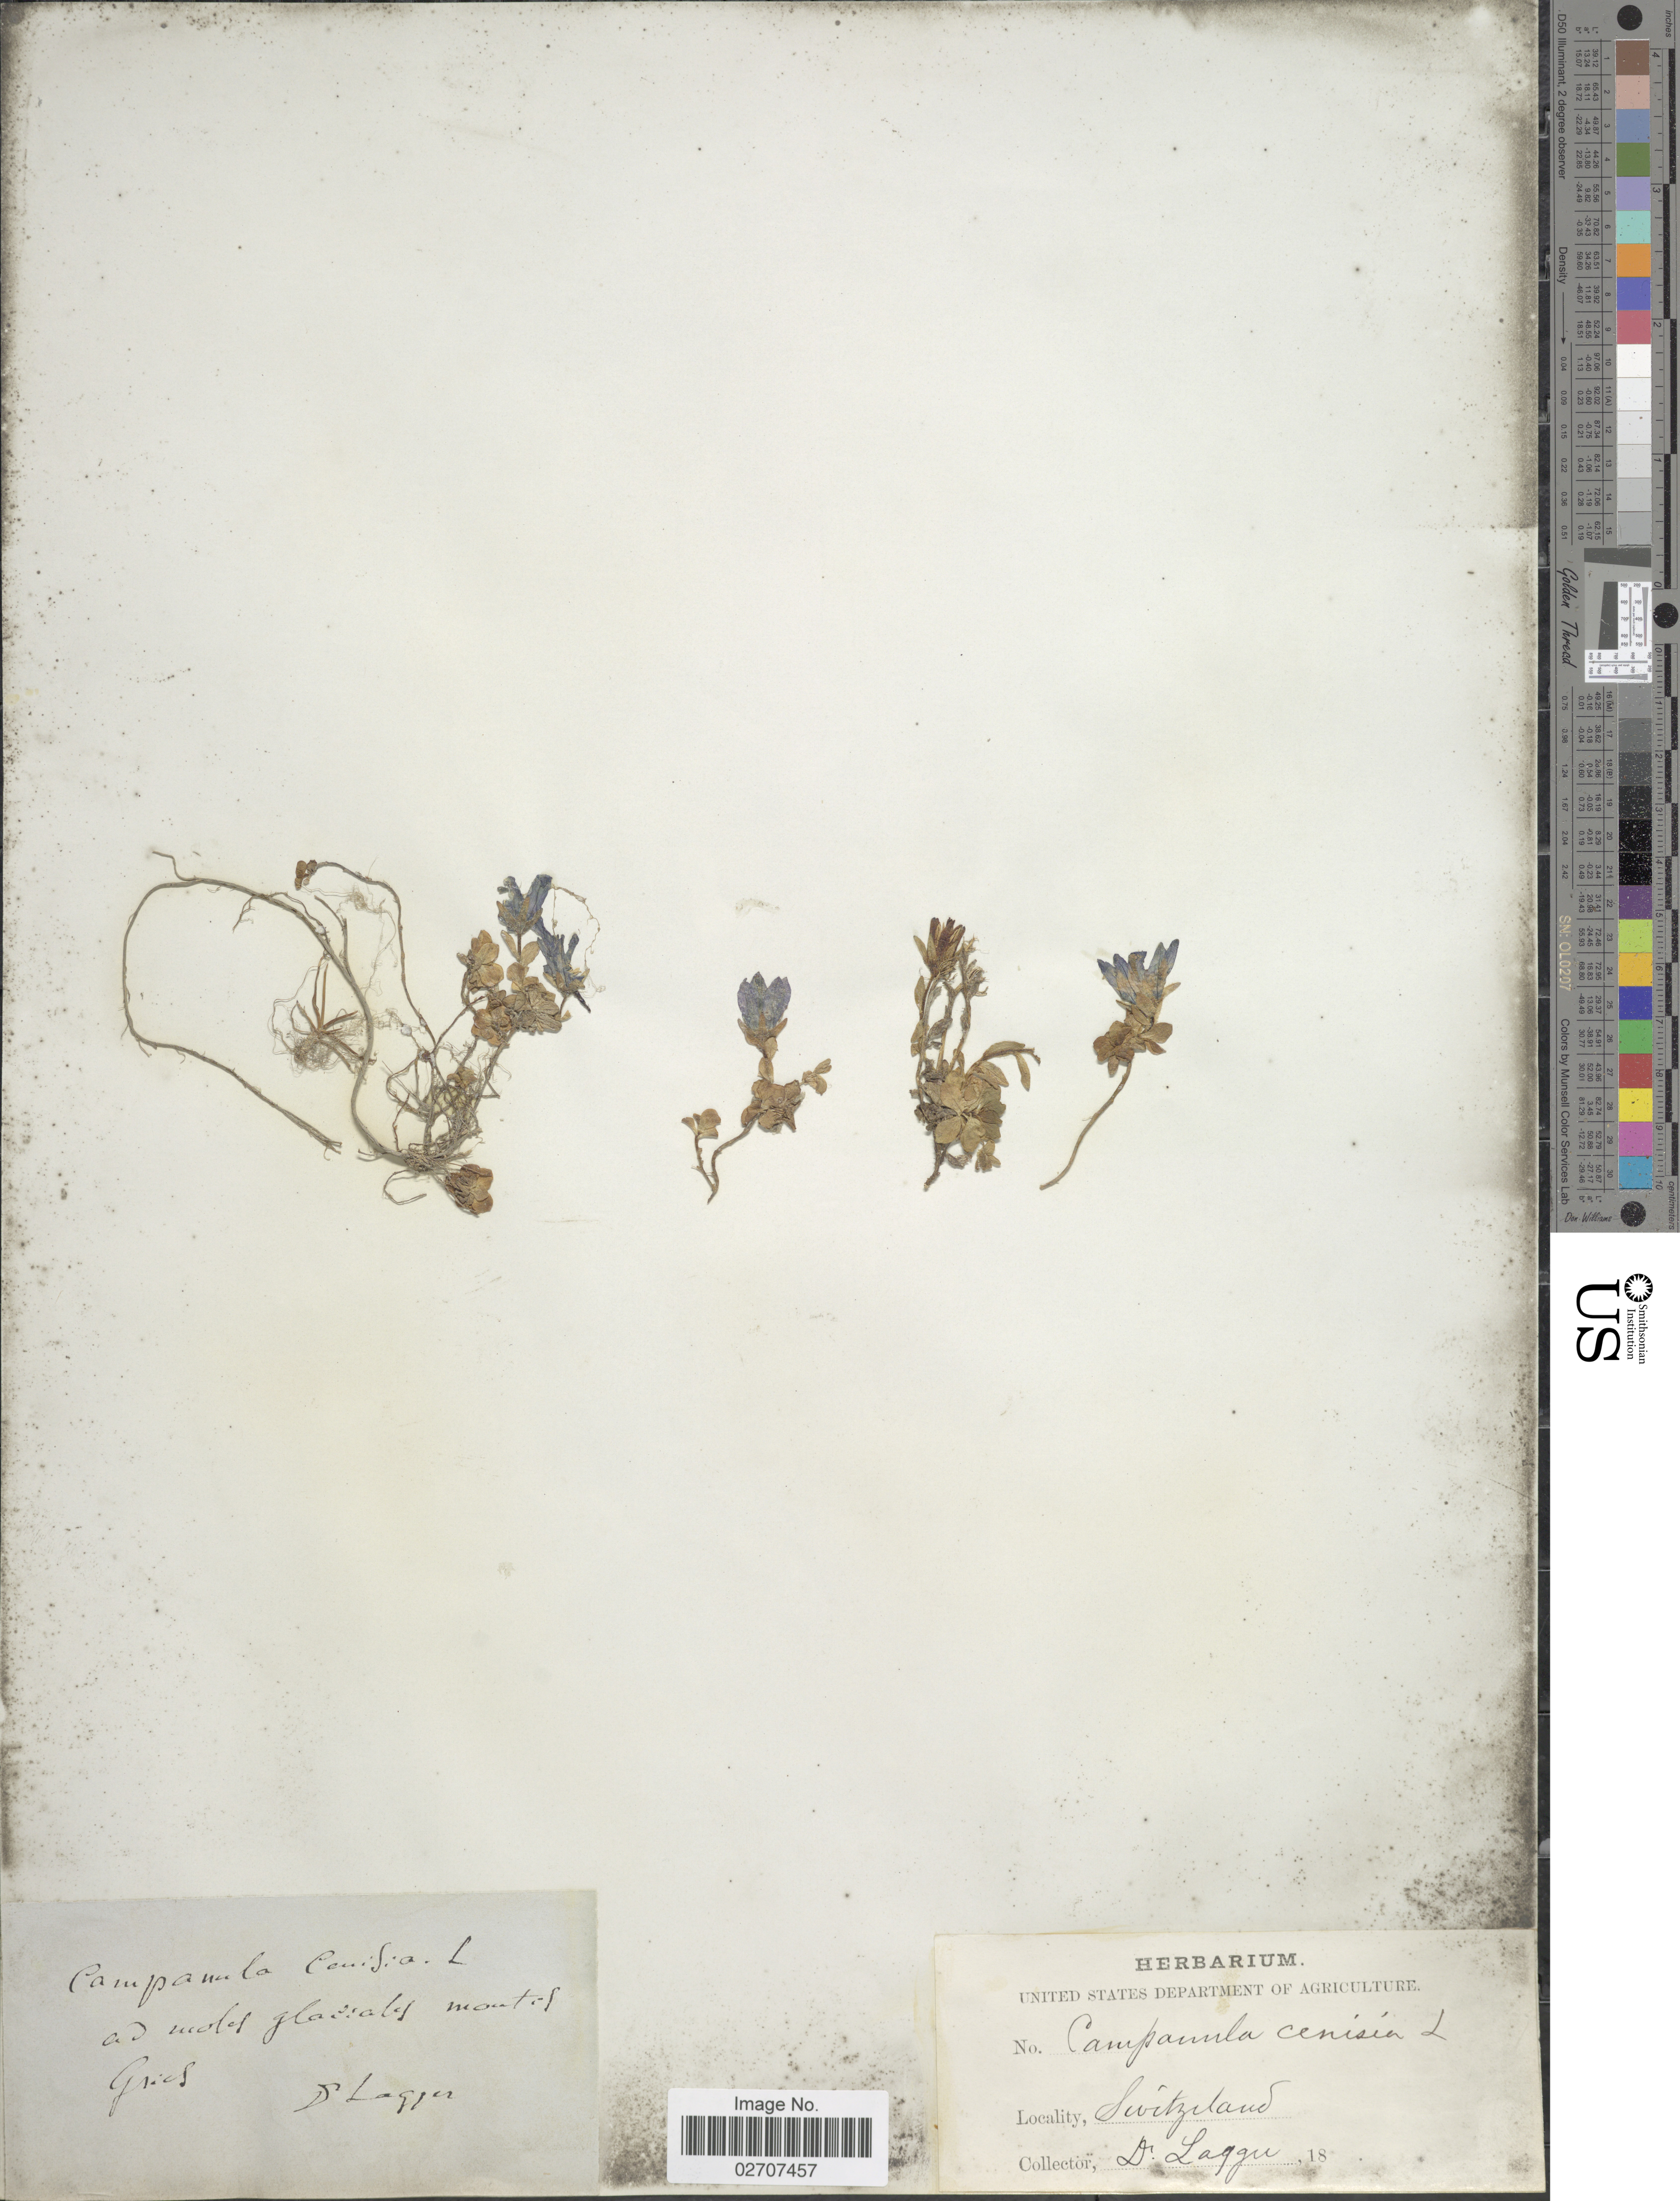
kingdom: Plantae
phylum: Tracheophyta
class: Magnoliopsida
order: Asterales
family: Campanulaceae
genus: Campanula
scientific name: Campanula cenisia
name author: L.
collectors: D. Lagger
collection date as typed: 18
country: Switzerland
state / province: Valais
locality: Ad moles glaciales montis Gries.